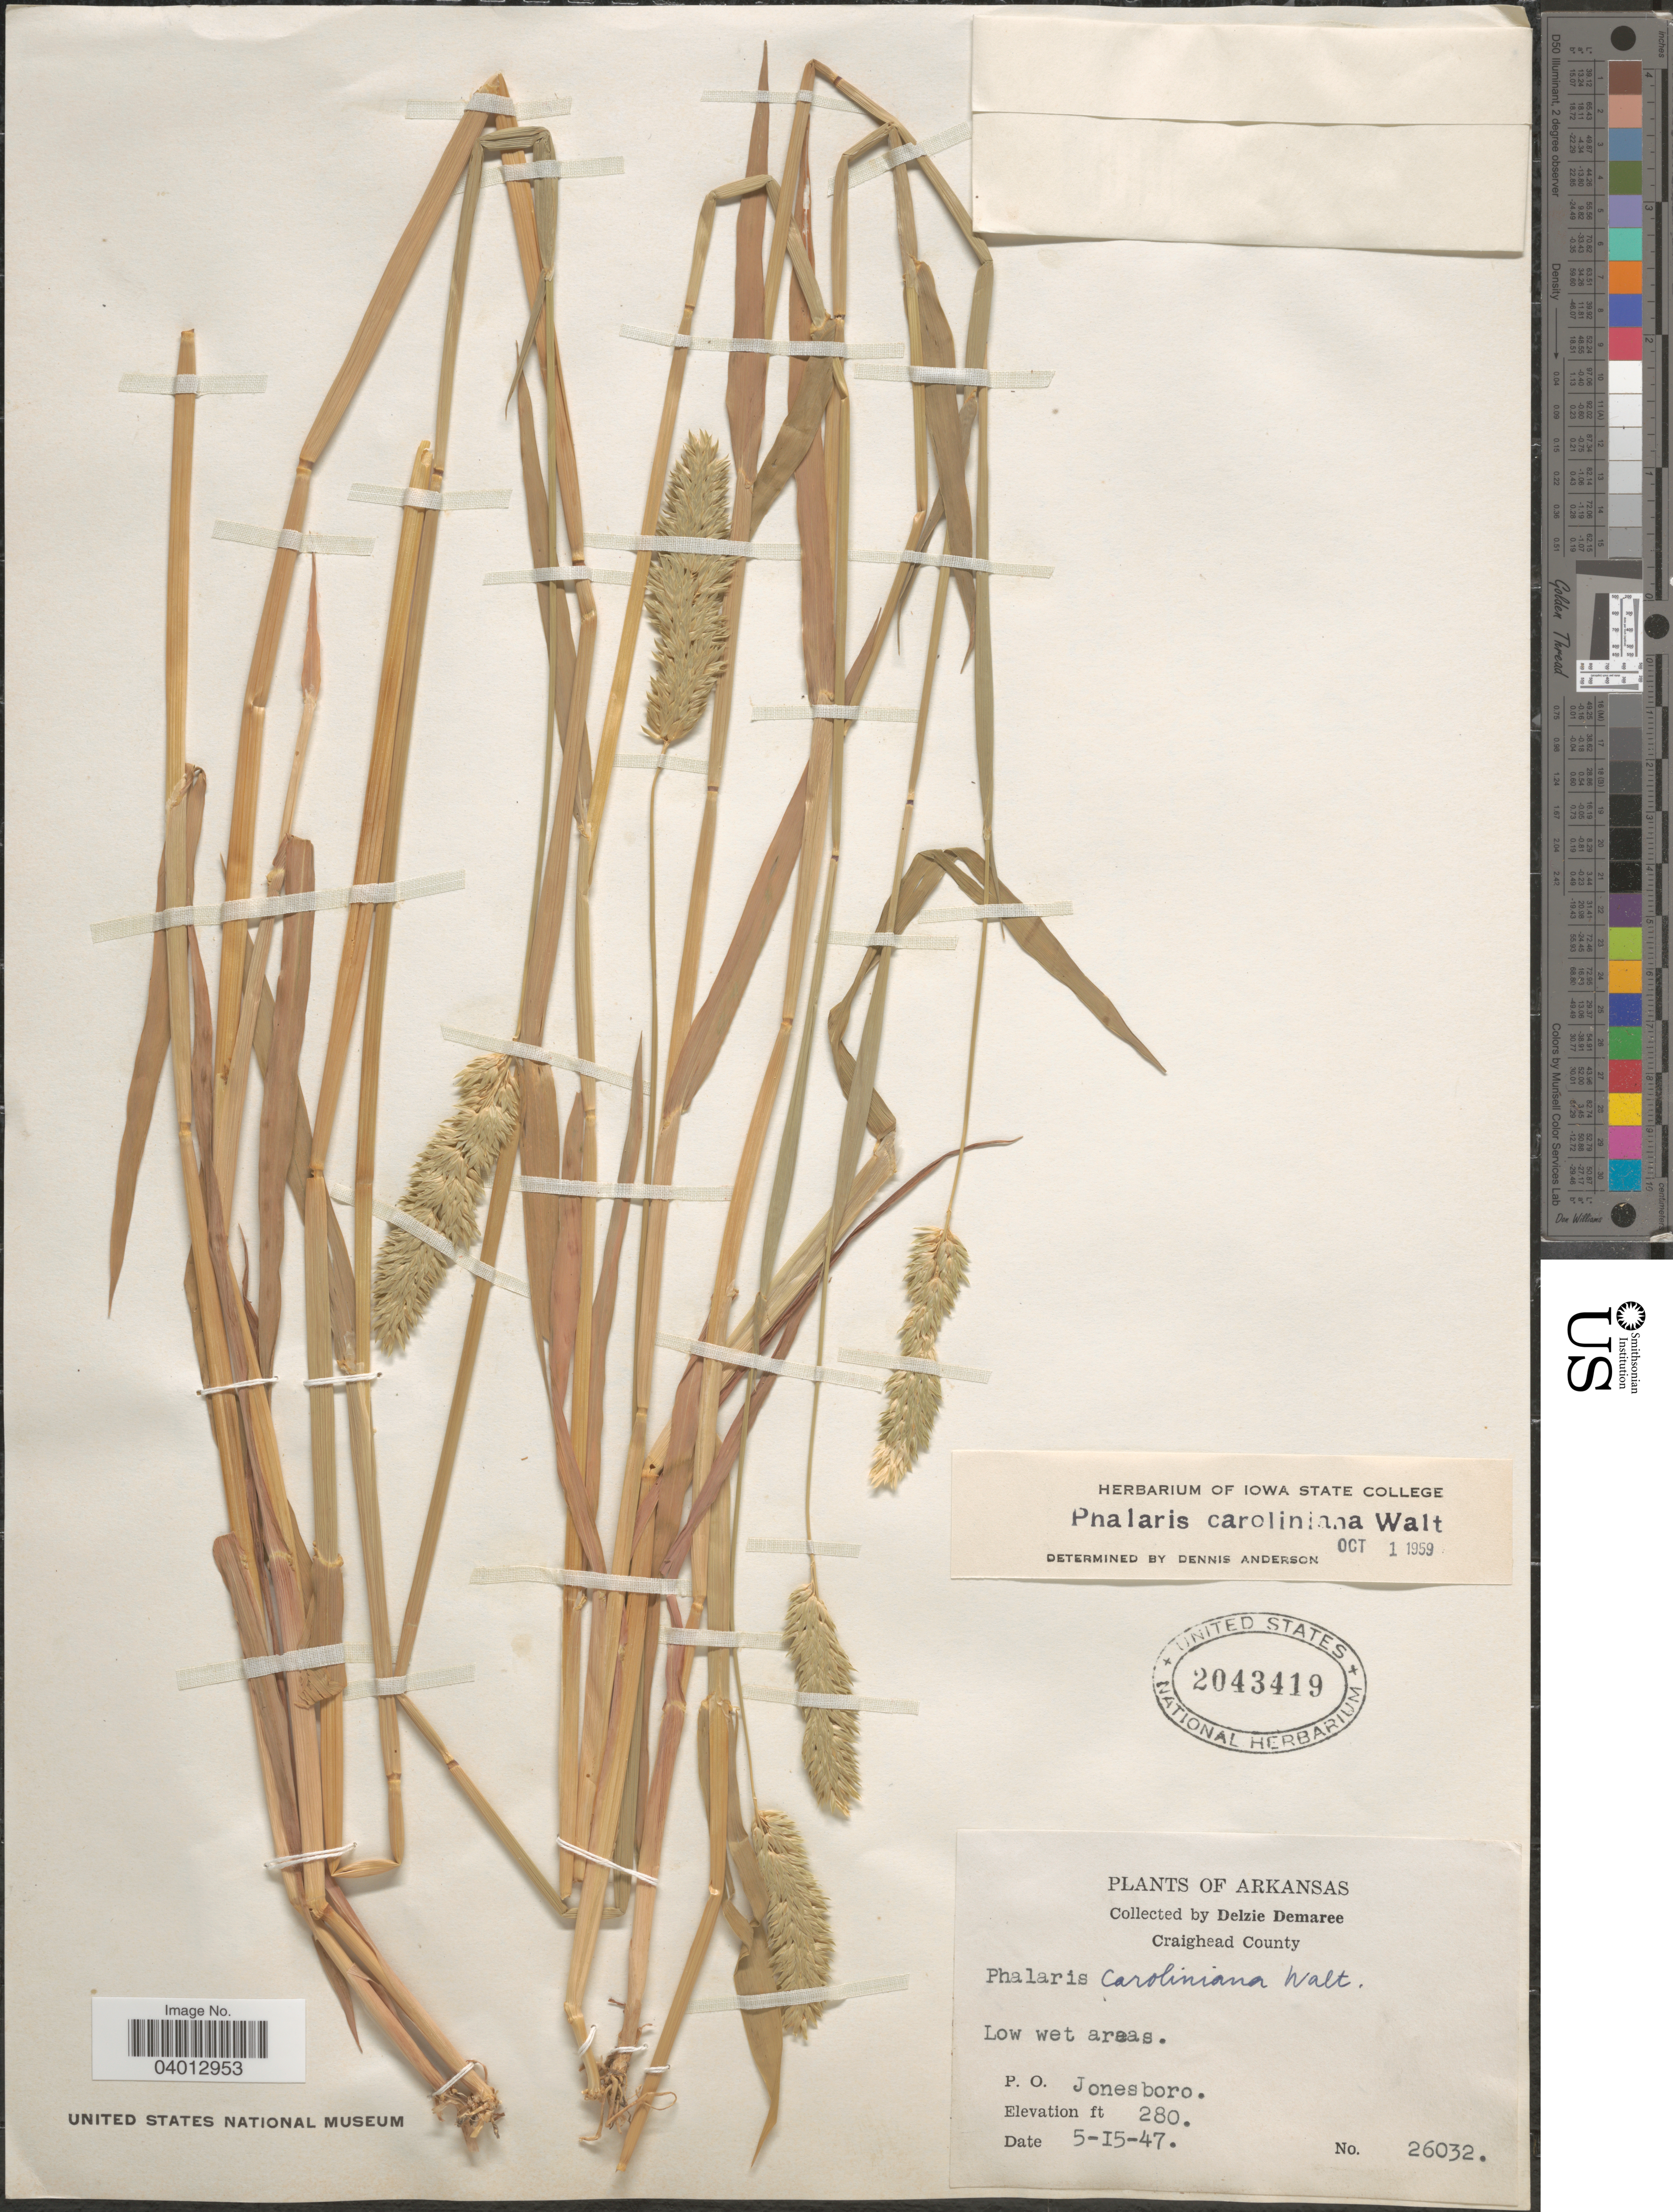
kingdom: Plantae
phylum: Tracheophyta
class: Liliopsida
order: Poales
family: Poaceae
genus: Phalaris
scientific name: Phalaris caroliniana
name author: Walter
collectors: D. Demaree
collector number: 26032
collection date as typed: Transcribed d/m/y: 15/5/47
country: United States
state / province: Arkansas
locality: Craighead County. Low wet areas. P. O. Jonesboro.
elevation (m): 85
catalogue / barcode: US 2043419